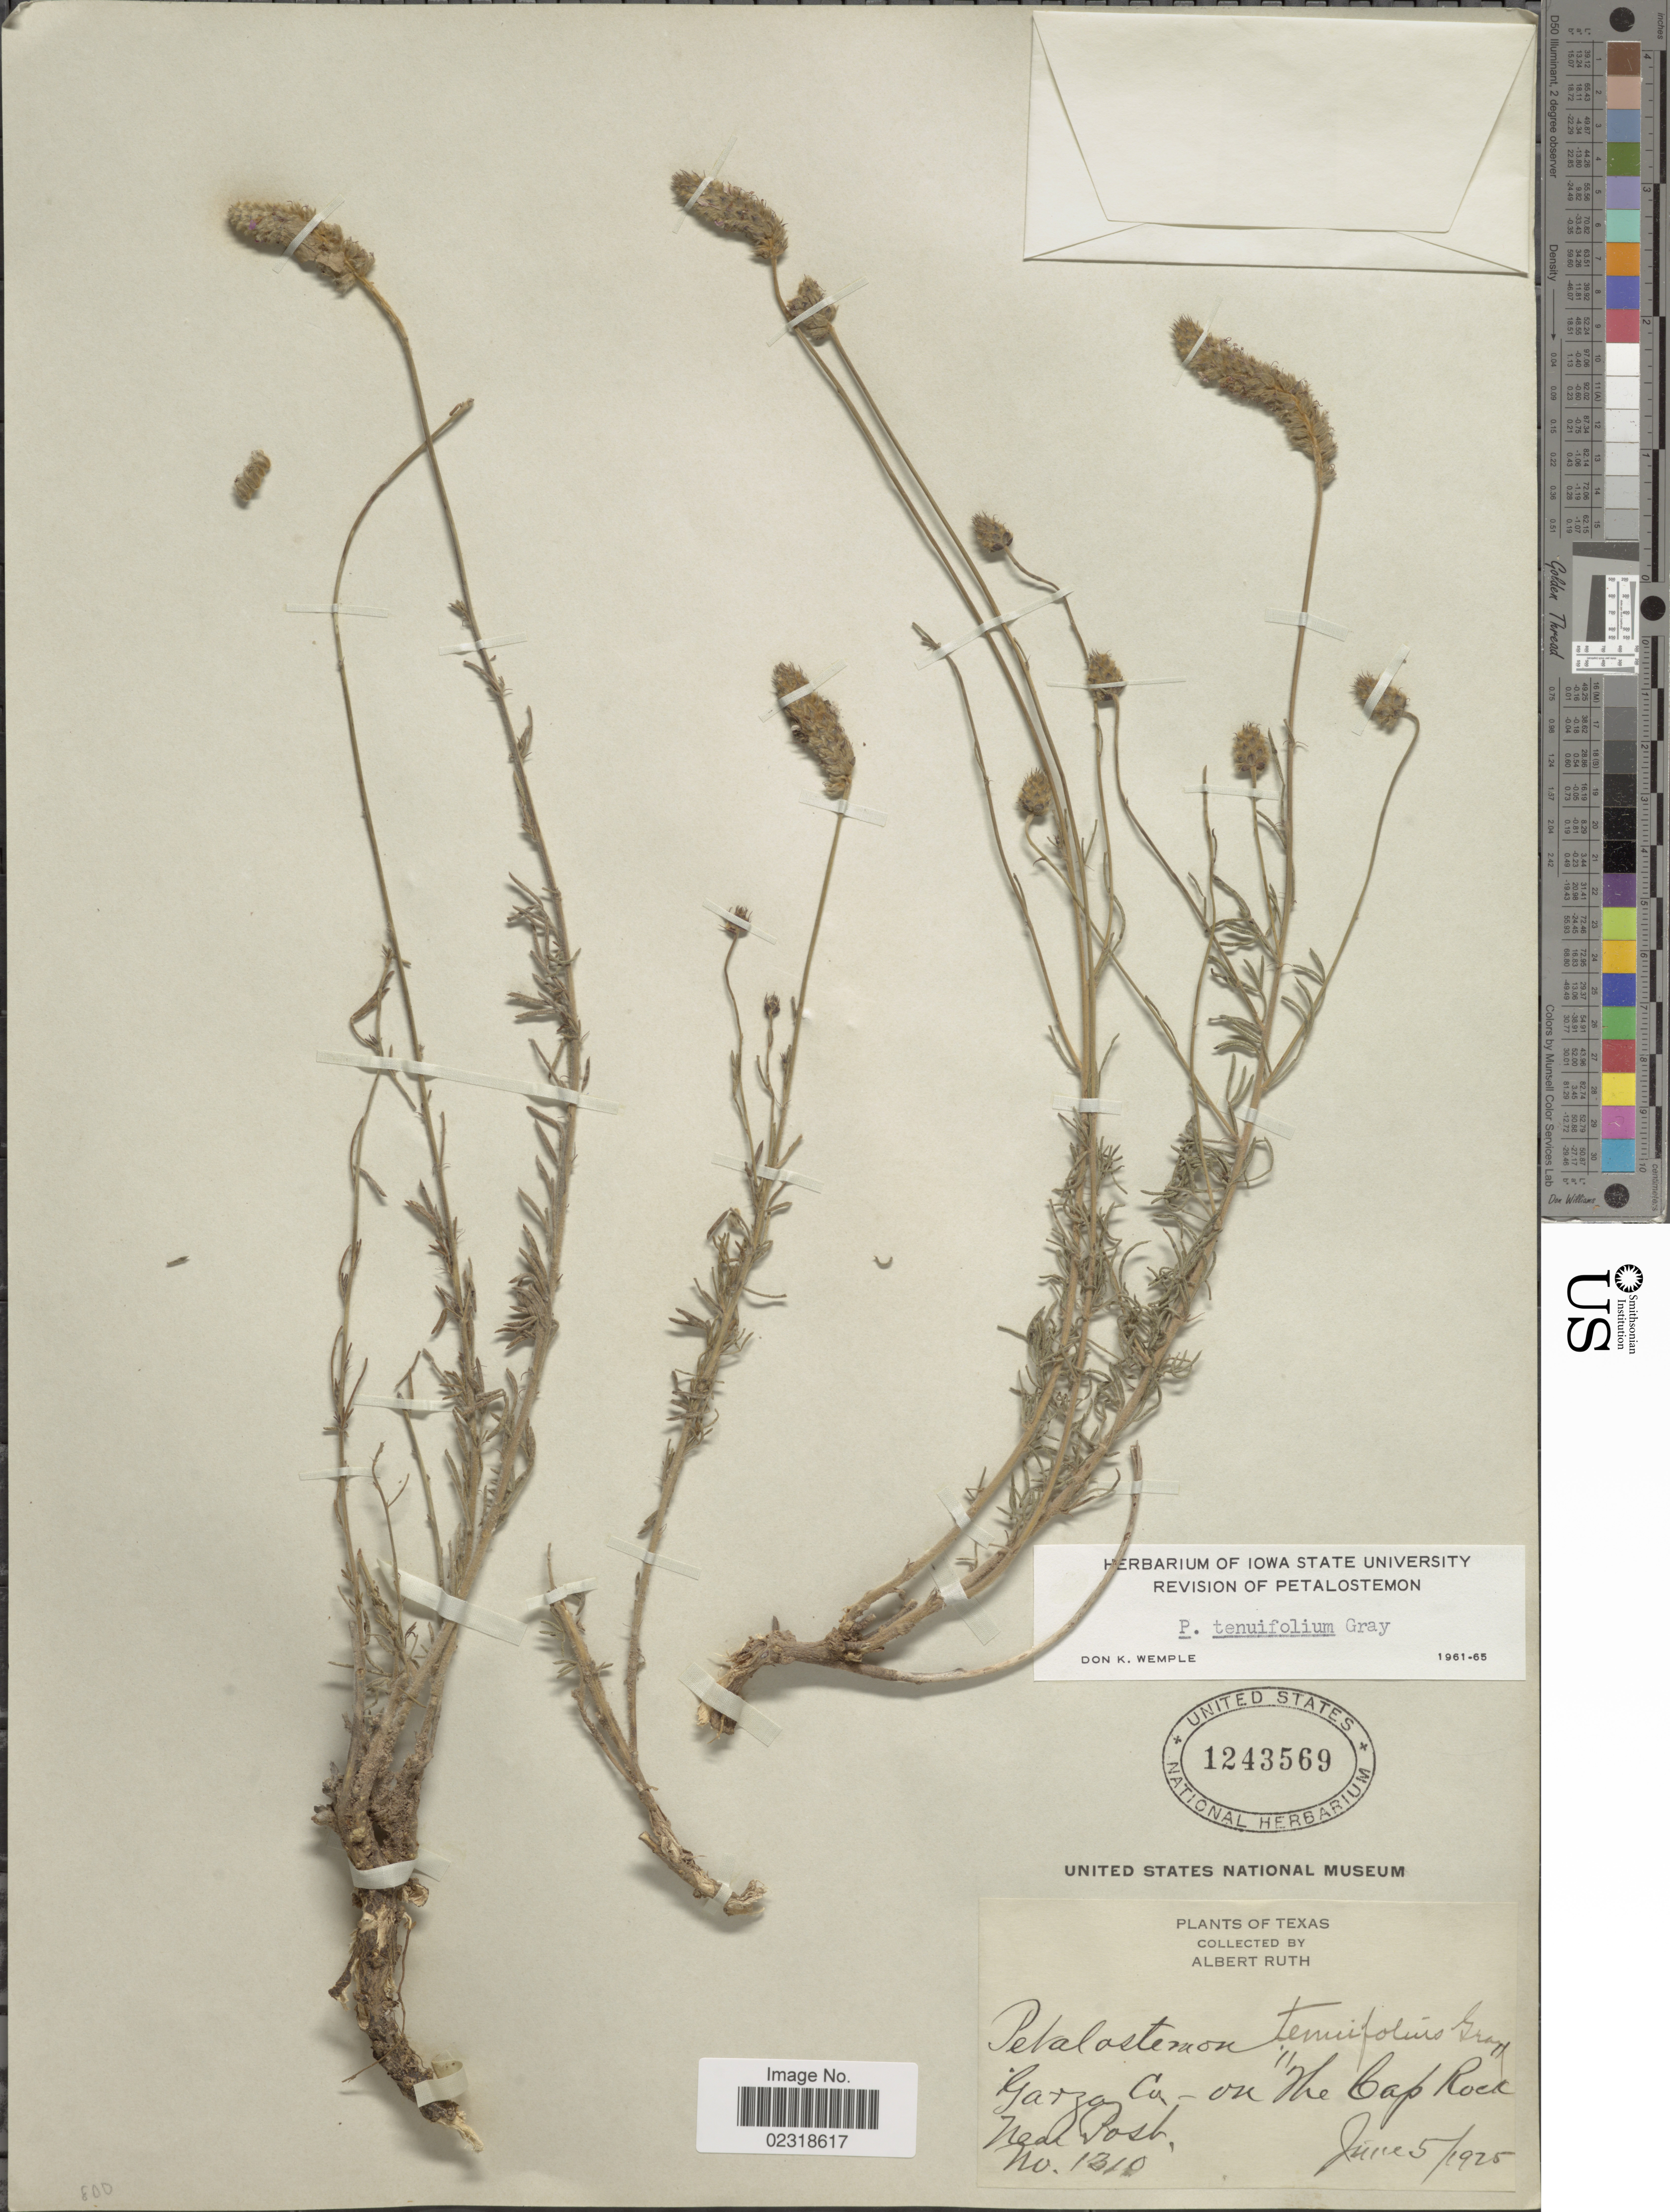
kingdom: Plantae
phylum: Tracheophyta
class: Magnoliopsida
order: Fabales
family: Fabaceae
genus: Dalea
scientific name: Dalea tenuifolia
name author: (A. Gray) Shinners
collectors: A. Ruth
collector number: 1310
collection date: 1925-06-05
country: United States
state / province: Texas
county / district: Garza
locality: Garza Co., on the Cap Rock near Post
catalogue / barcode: US 1243569